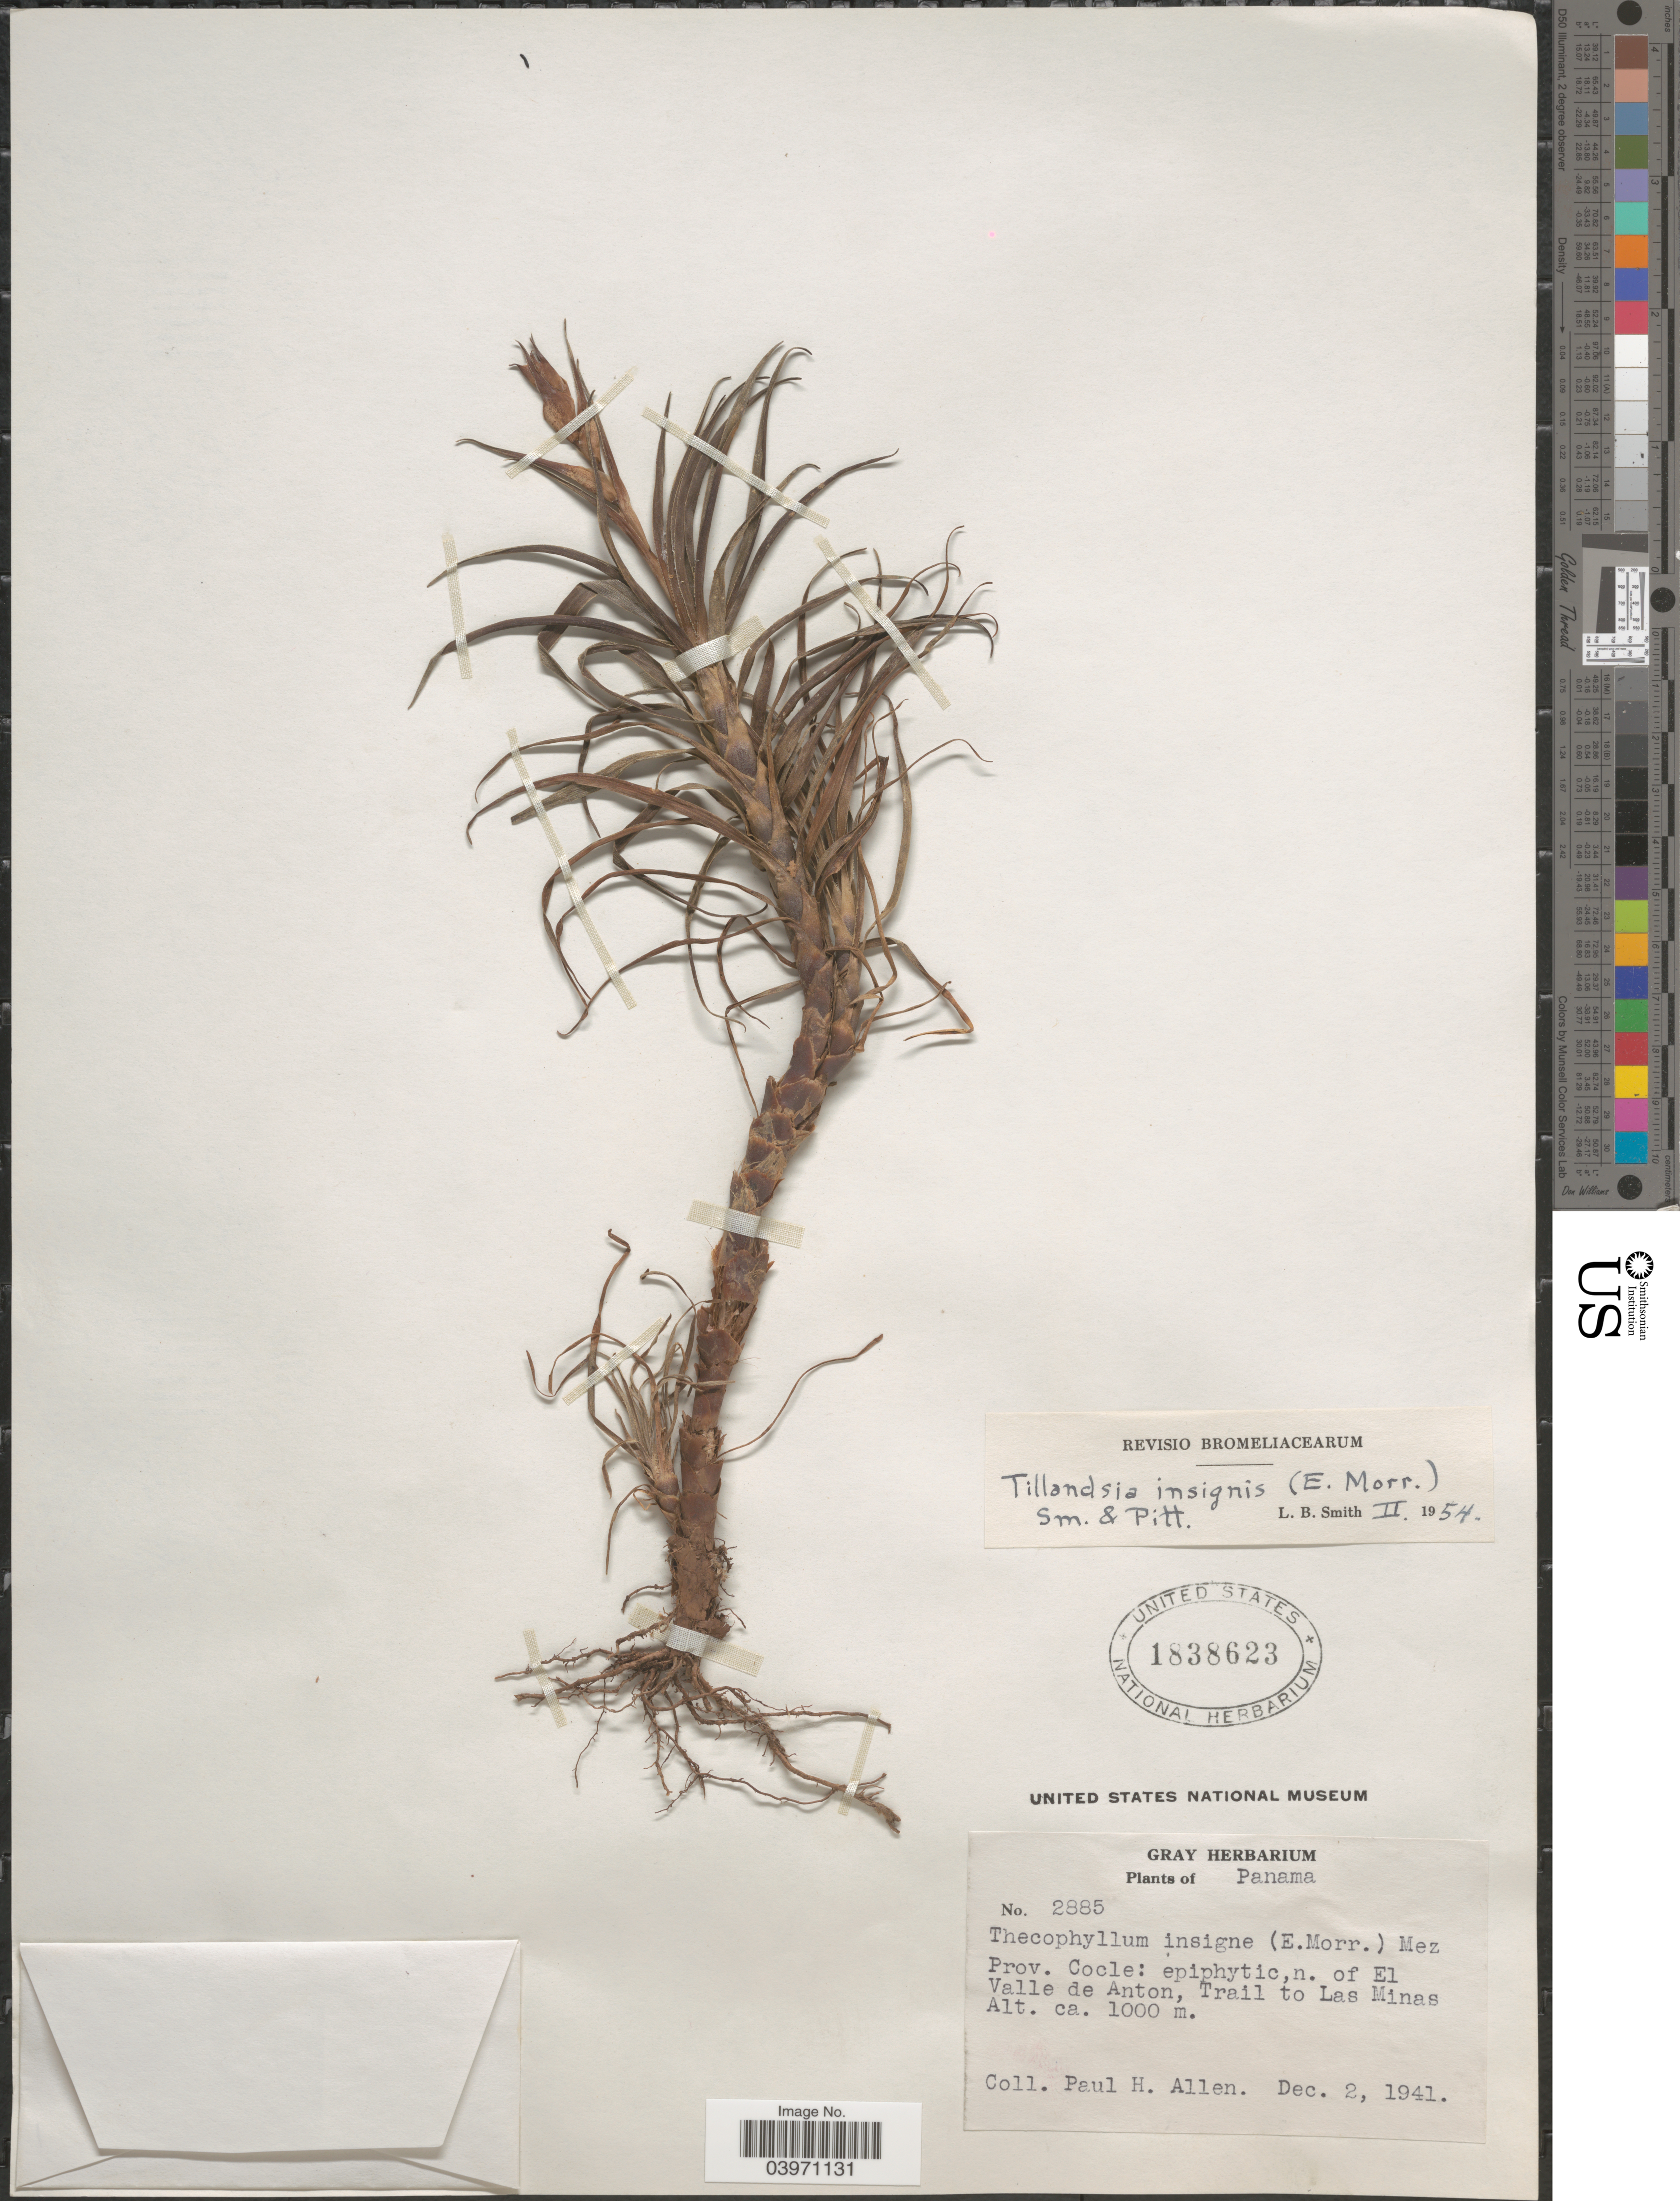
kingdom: Plantae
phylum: Tracheophyta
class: Liliopsida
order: Poales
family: Bromeliaceae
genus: Tillandsia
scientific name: Tillandsia insignis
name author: (Mez) L.B. Sm. & Pittendr.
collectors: P. H. Allen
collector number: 2885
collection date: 1941-12-02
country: Panama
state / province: Cocle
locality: N. of El Valle de Anton, Trail to Las Minas.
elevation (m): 1000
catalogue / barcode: US 1838623